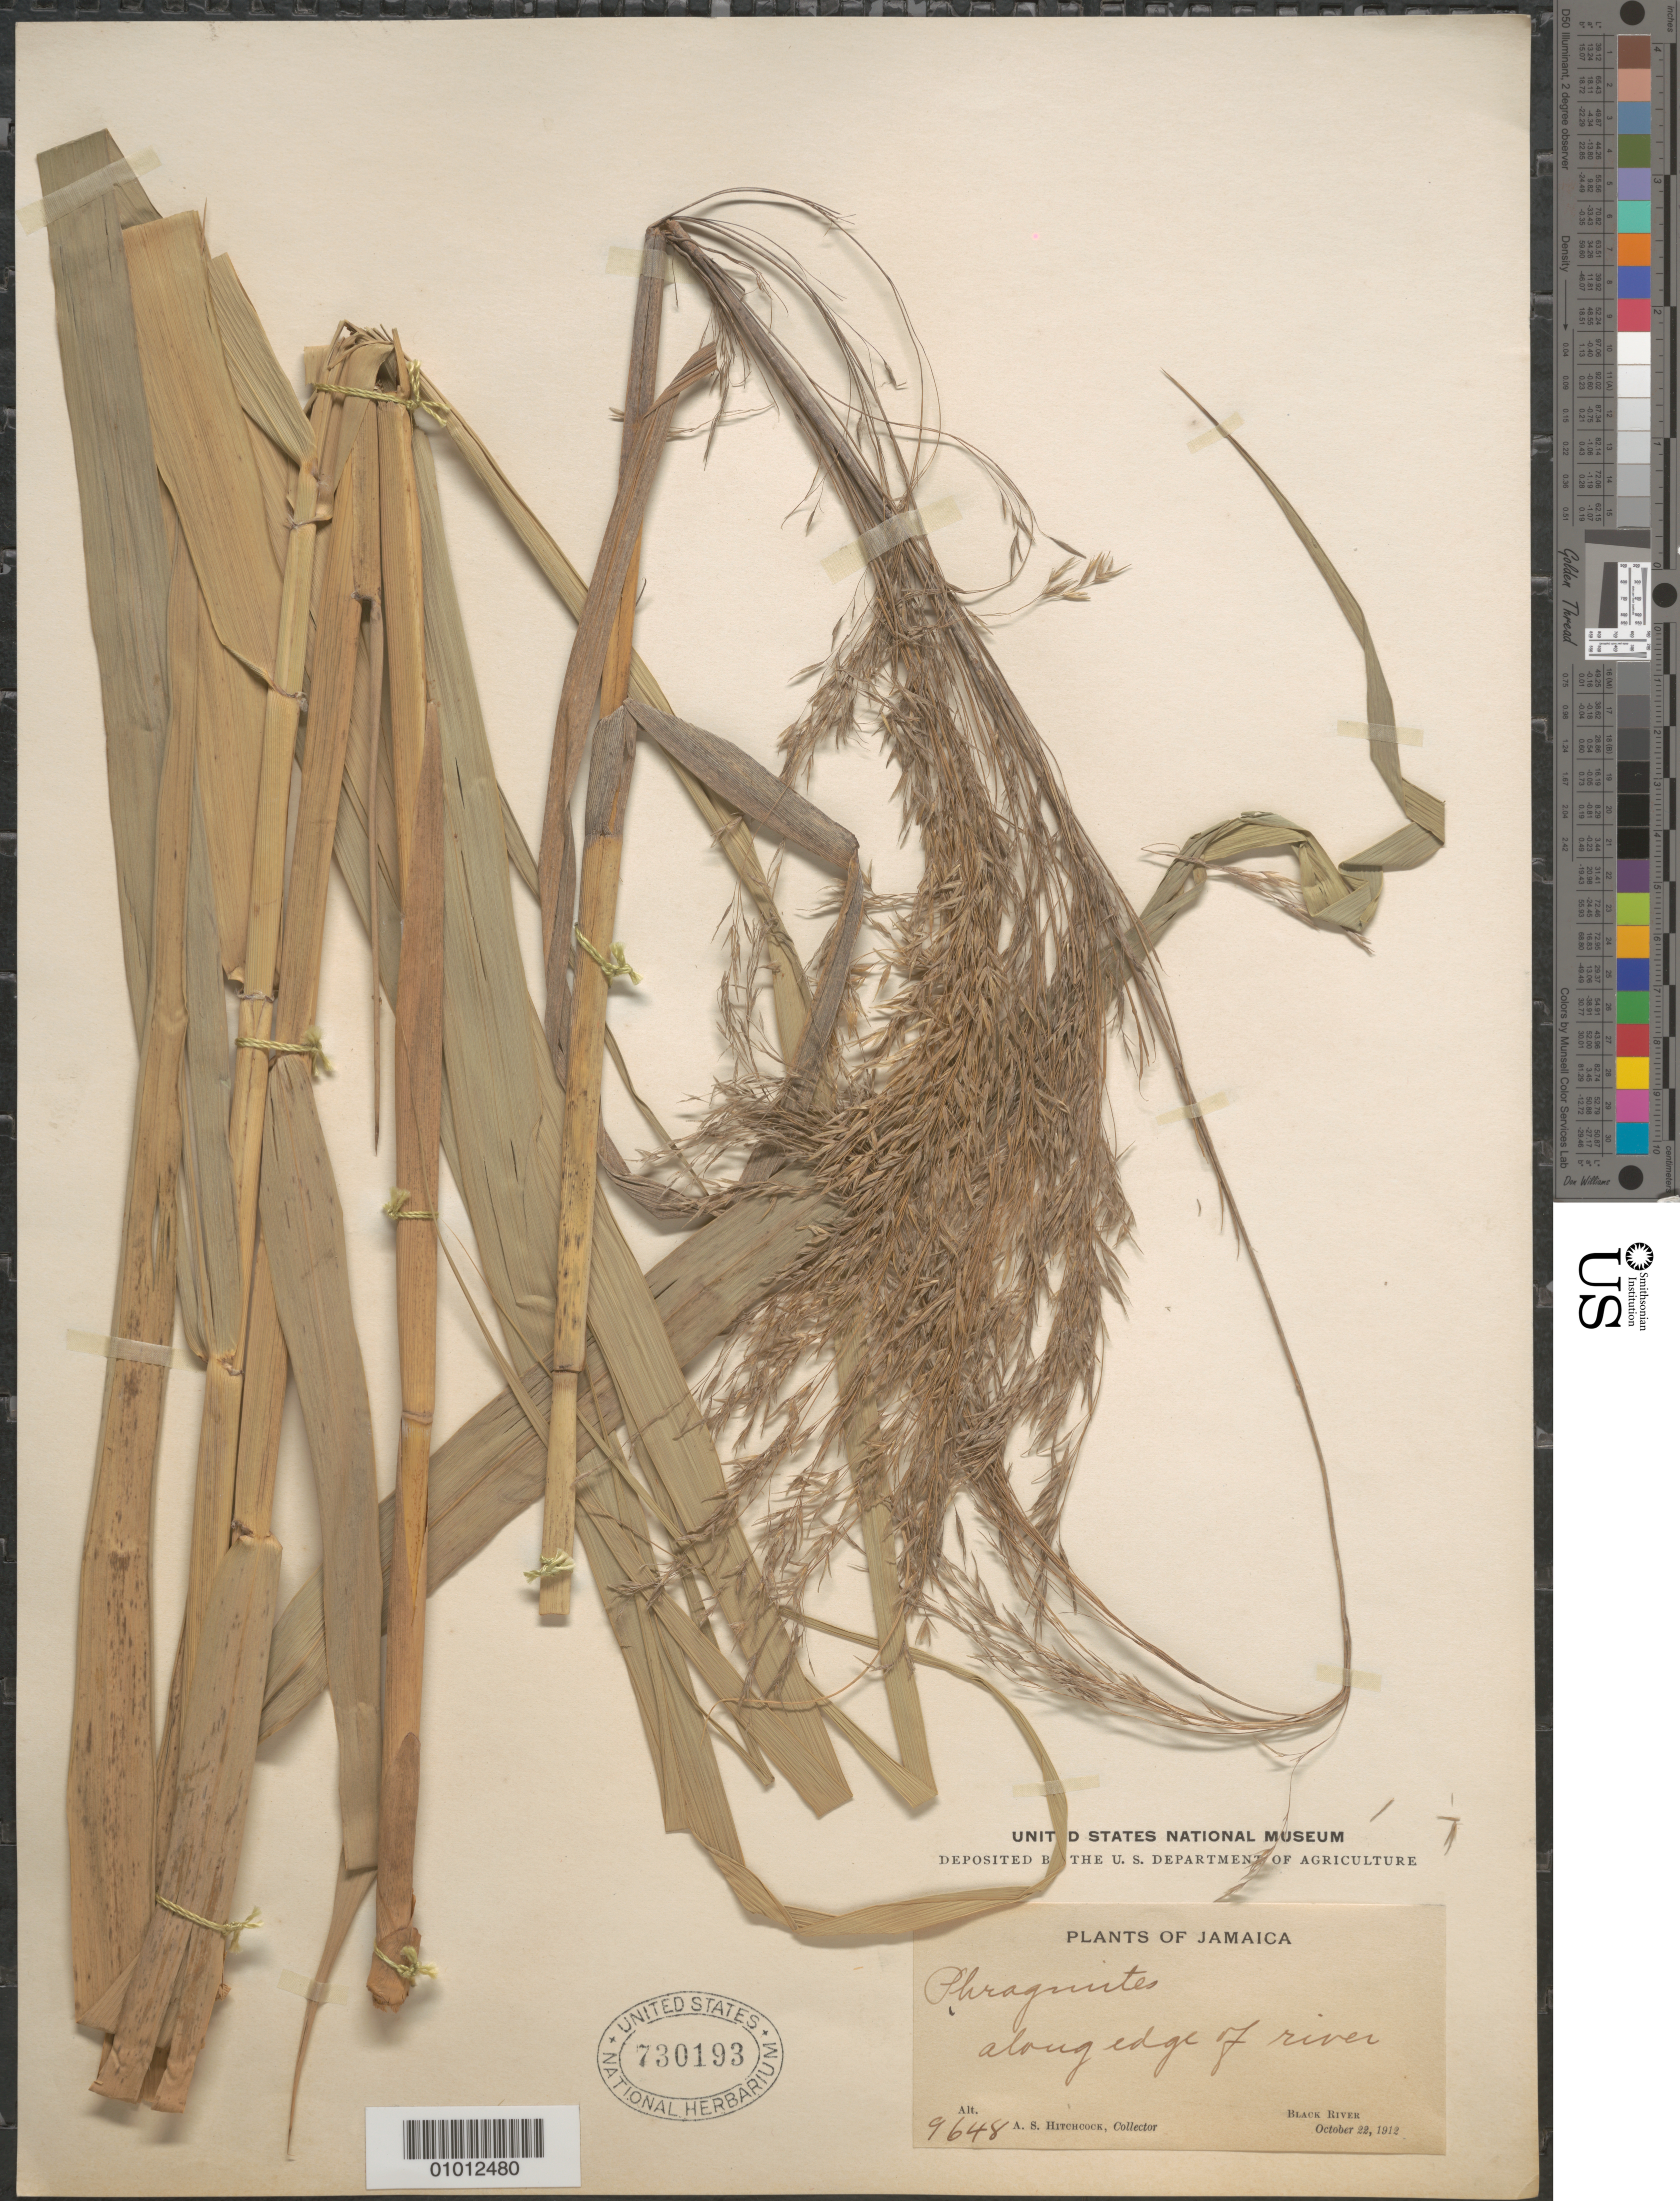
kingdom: Plantae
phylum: Tracheophyta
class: Liliopsida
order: Poales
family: Poaceae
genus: Phragmites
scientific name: Phragmites australis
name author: (Cav.) Trin. ex Steud.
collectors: A. S. Hitchcock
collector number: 9648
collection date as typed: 22 Oct 1912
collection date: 1912-10-22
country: Jamaica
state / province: Saint Elizabeth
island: Jamaica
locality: Black River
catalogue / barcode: US 730193